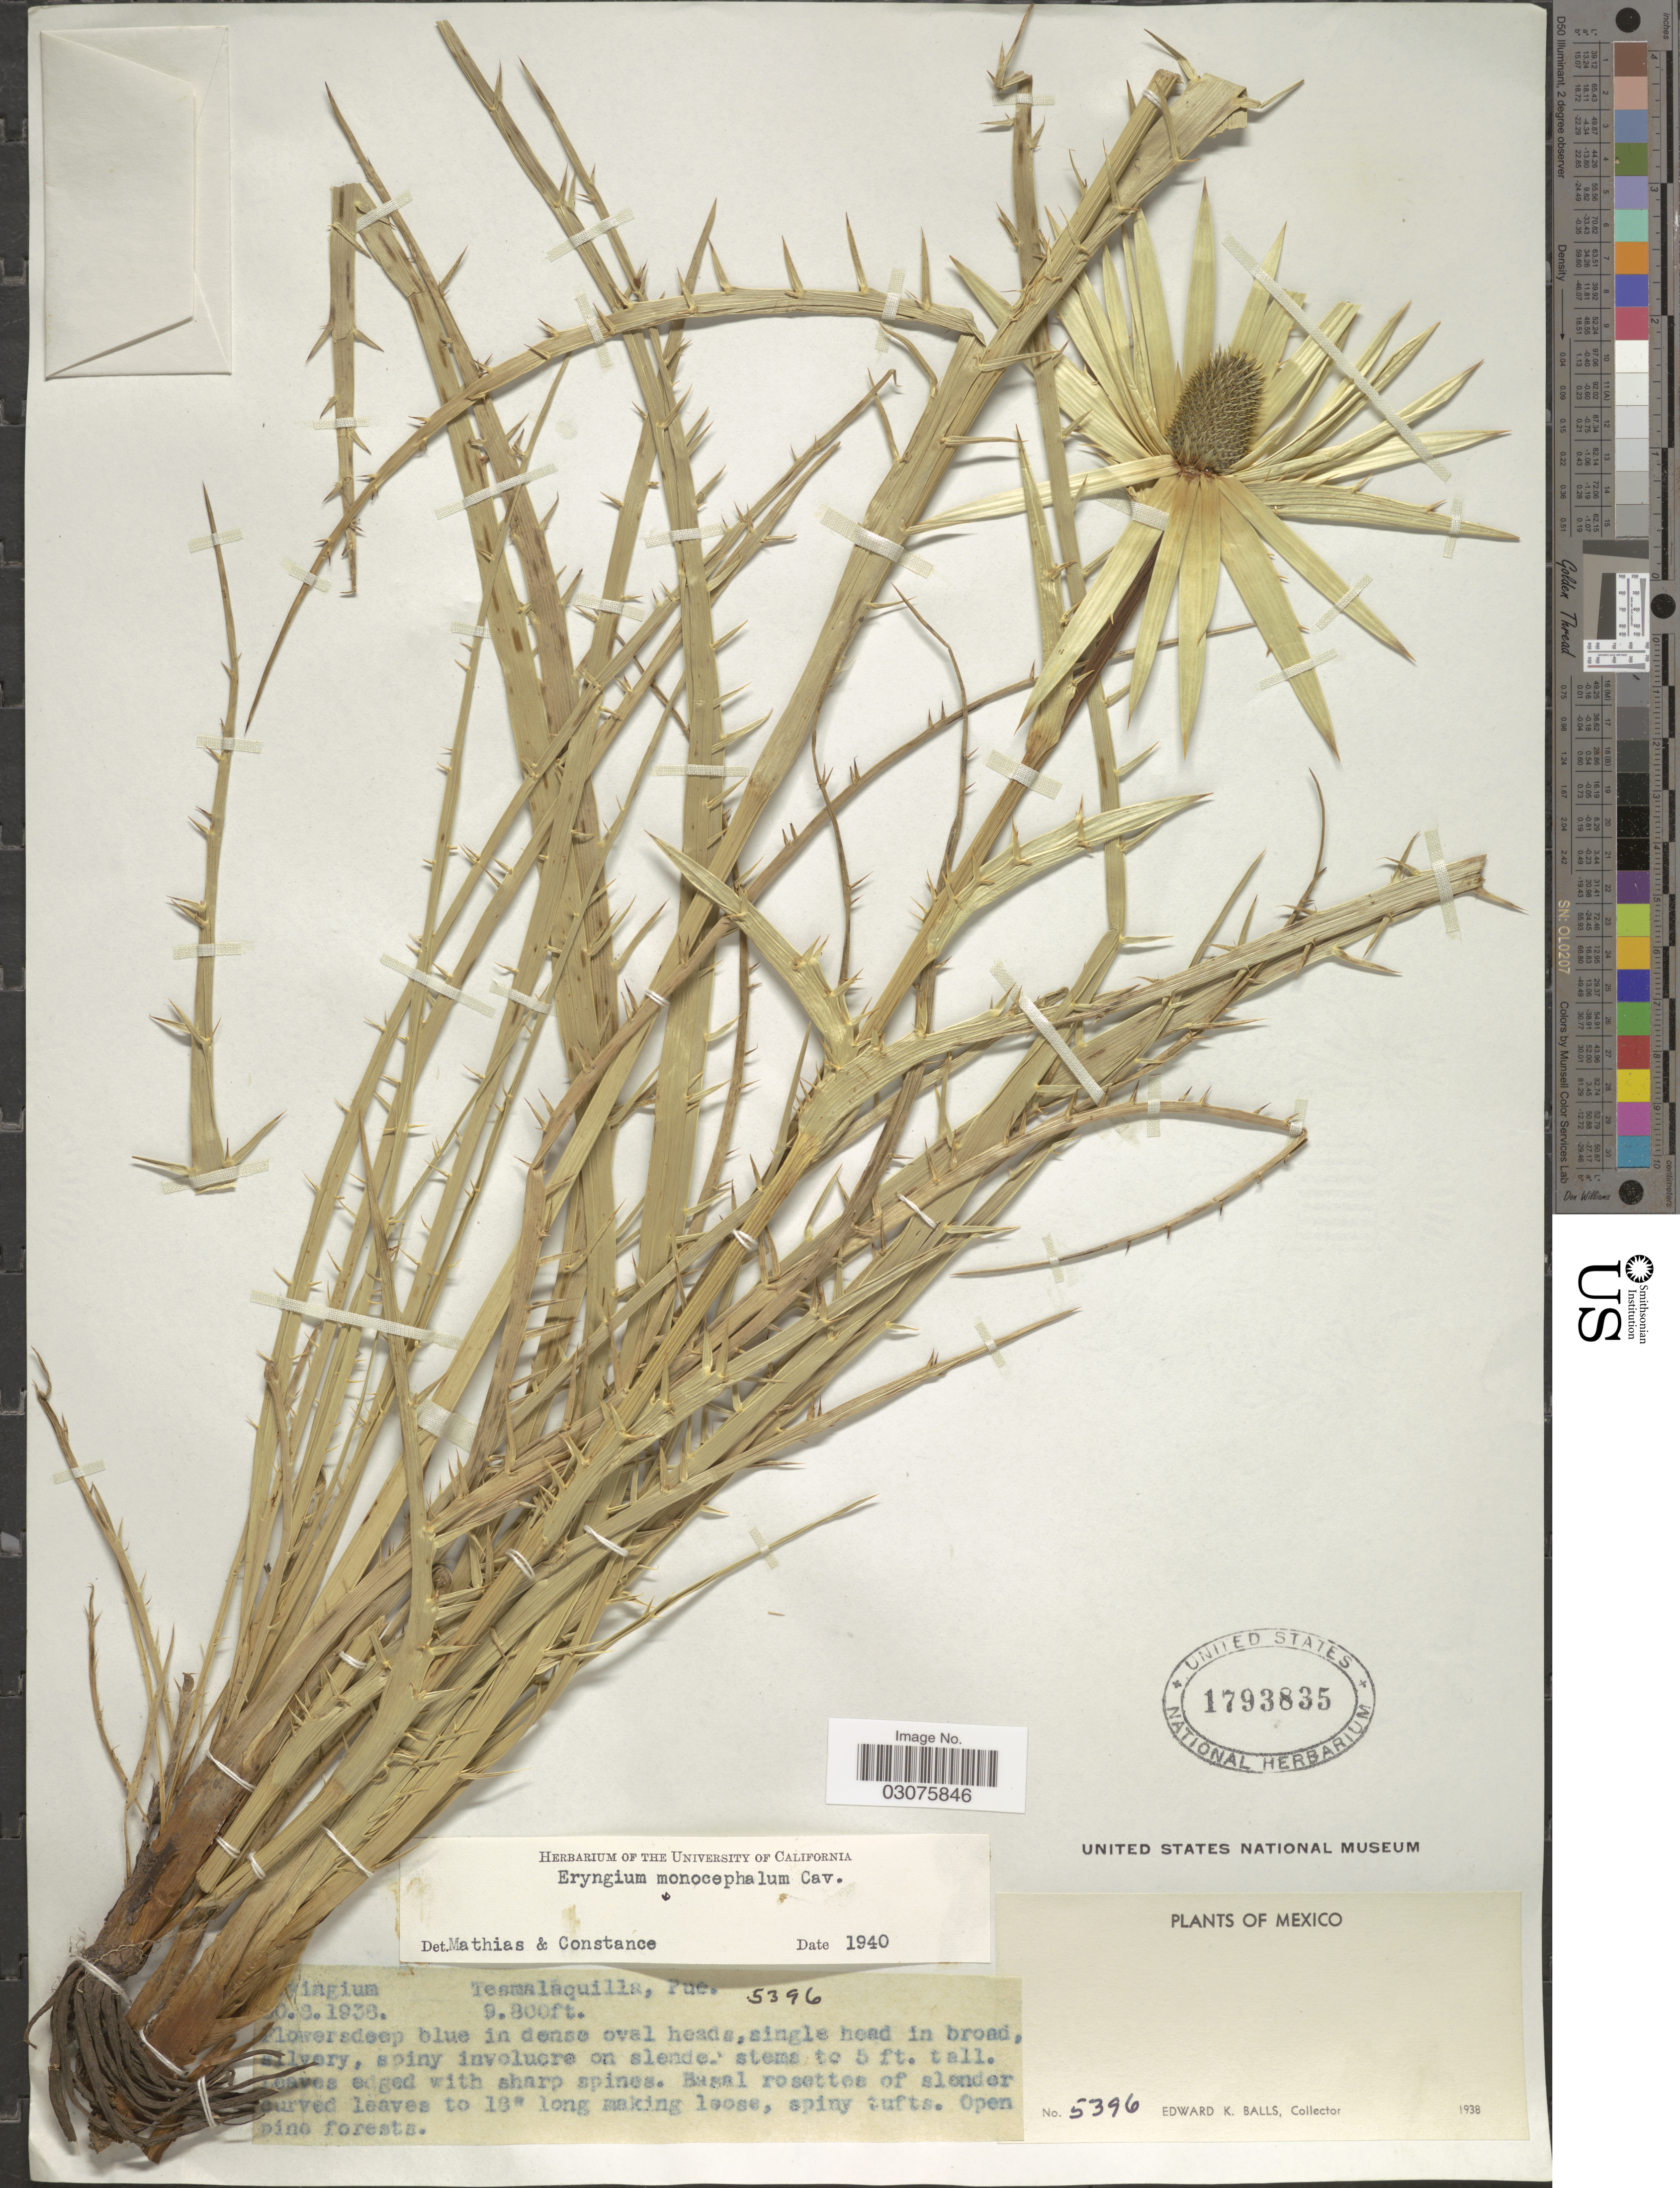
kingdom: Plantae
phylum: Tracheophyta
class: Magnoliopsida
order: Apiales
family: Apiaceae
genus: Eryngium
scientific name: Eryngium monocephalum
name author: Cav.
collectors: E. K. Balls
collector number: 5396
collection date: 1936-06-10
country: Mexico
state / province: Puebla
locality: Tesmalaquilla.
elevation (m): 2987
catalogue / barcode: US 1793835